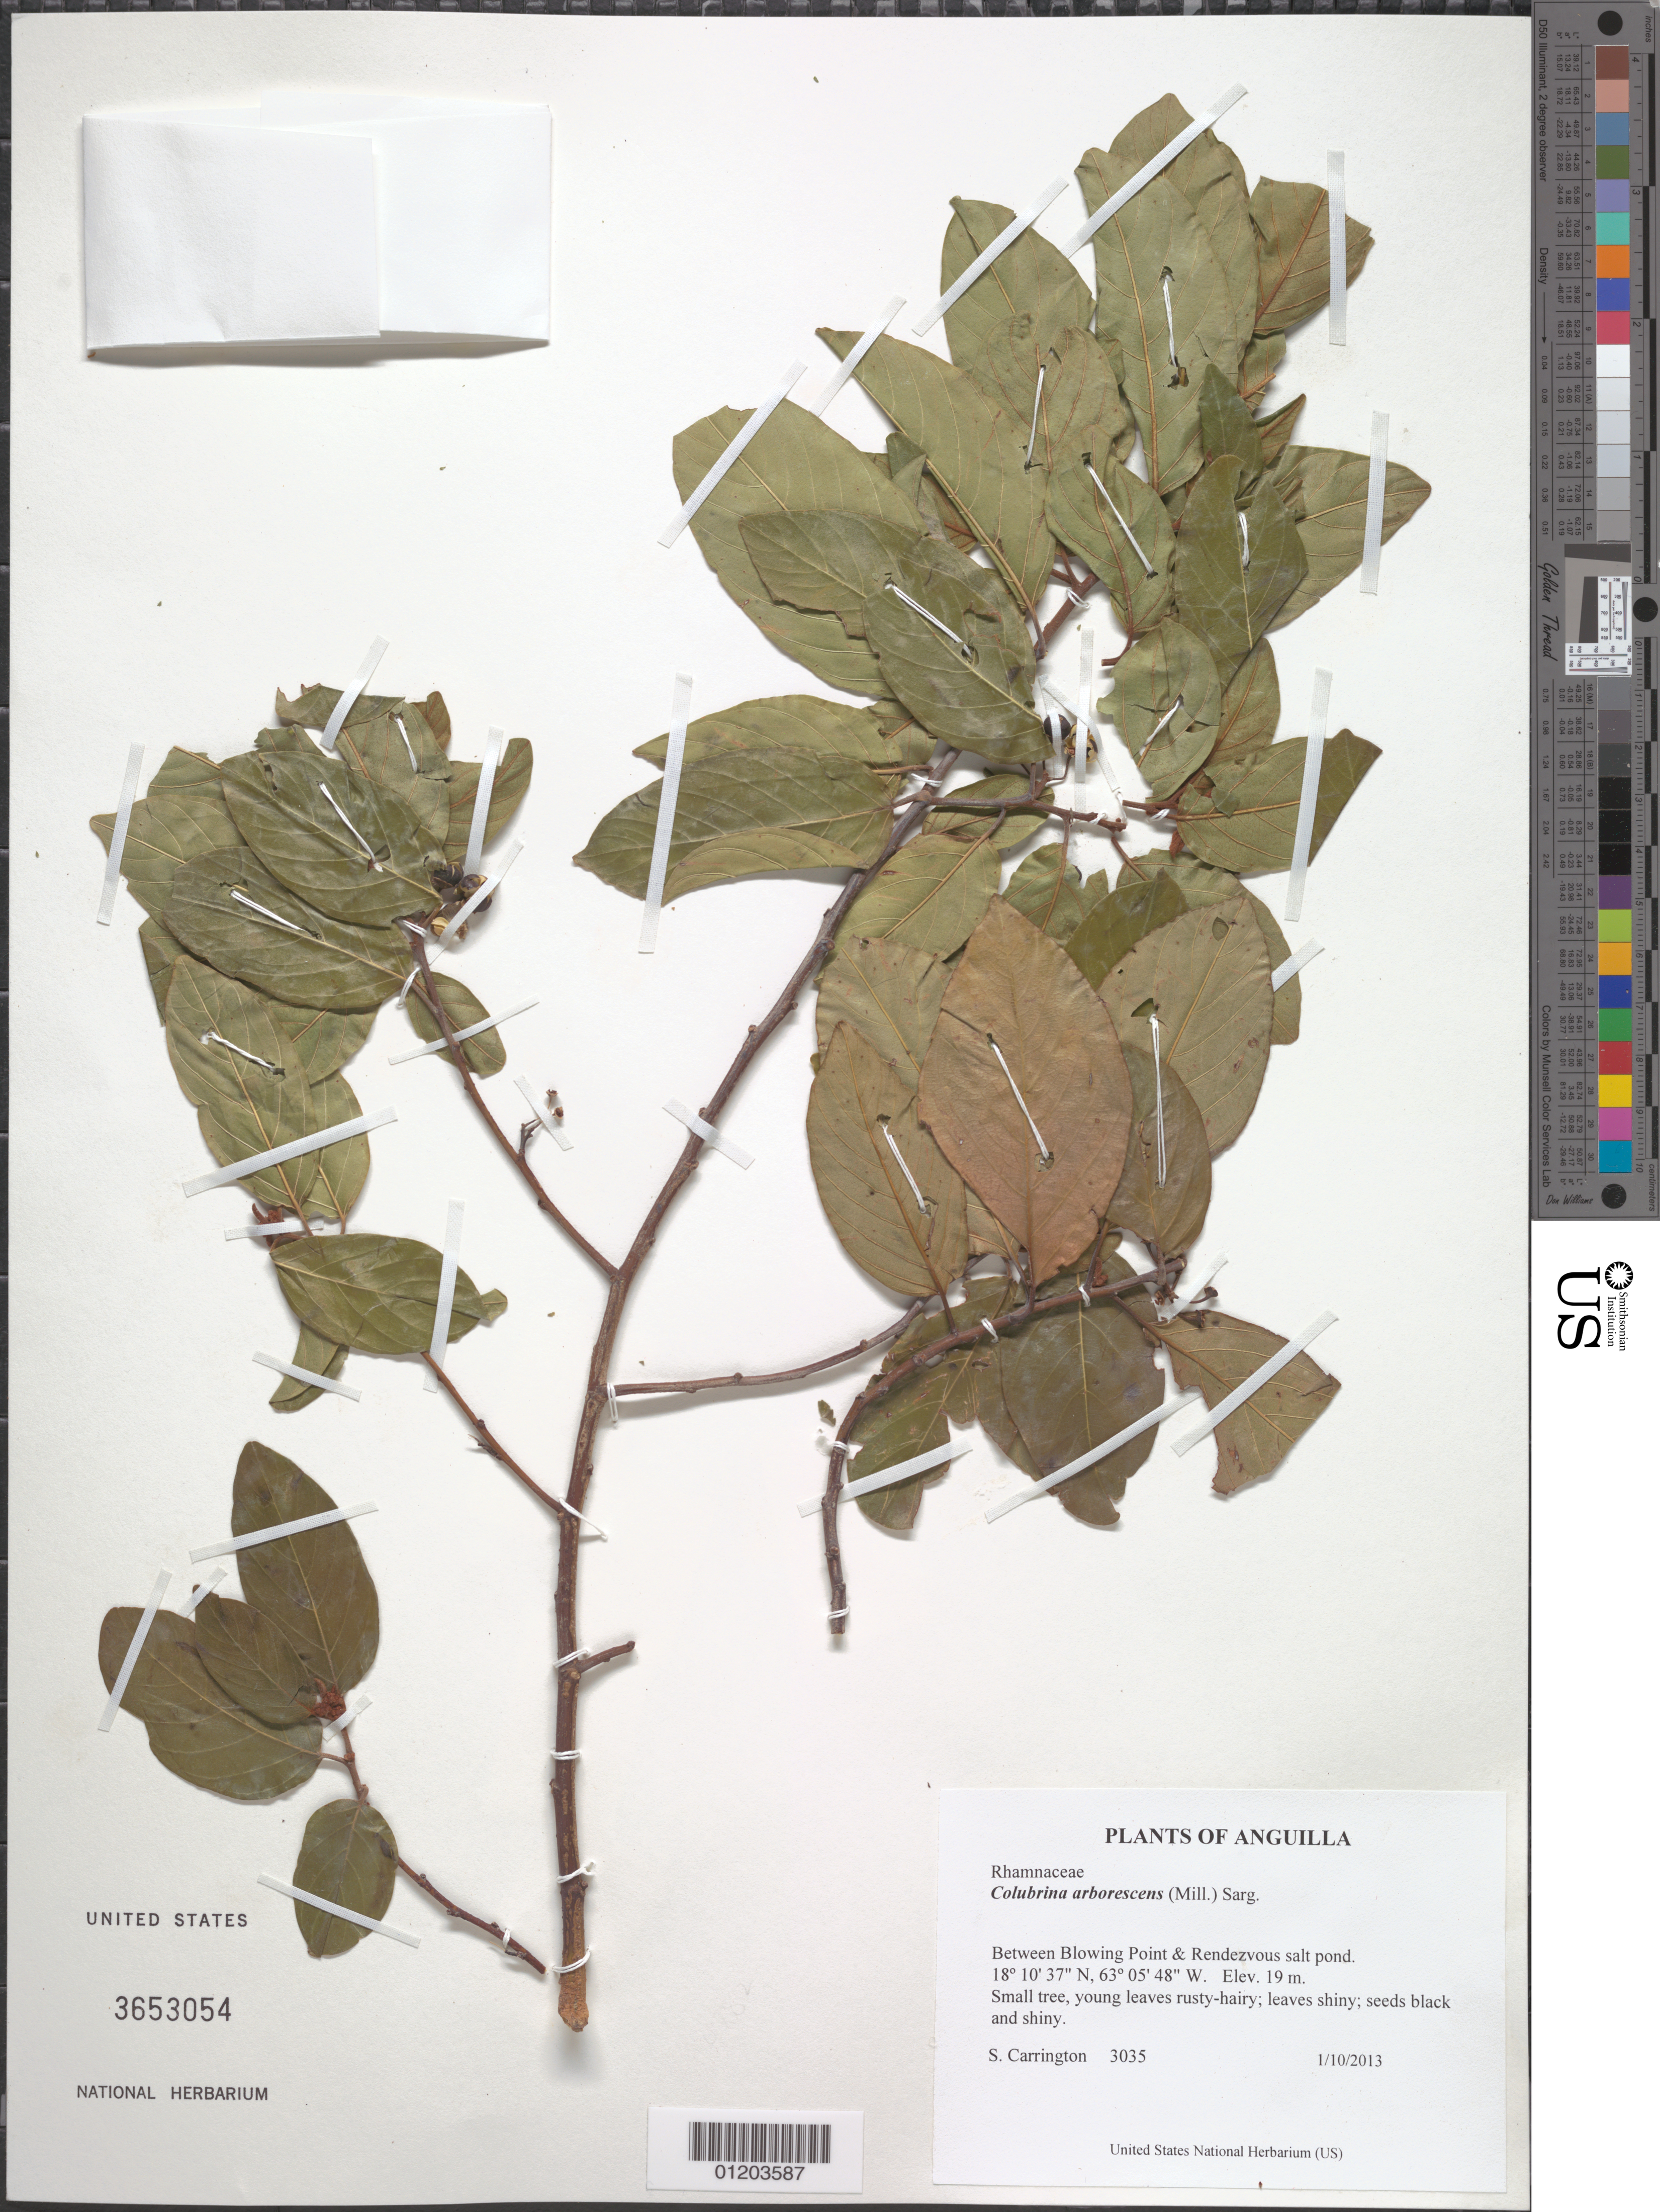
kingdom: Plantae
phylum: Tracheophyta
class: Magnoliopsida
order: Rosales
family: Rhamnaceae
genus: Colubrina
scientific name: Colubrina arborescens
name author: (Mill.) Sarg.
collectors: C. M. S. Carrington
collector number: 3035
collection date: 2013-01-10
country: Anguilla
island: Anguilla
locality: Blowing Point to Rendezvous salt pond.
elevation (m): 19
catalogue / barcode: US 3653054